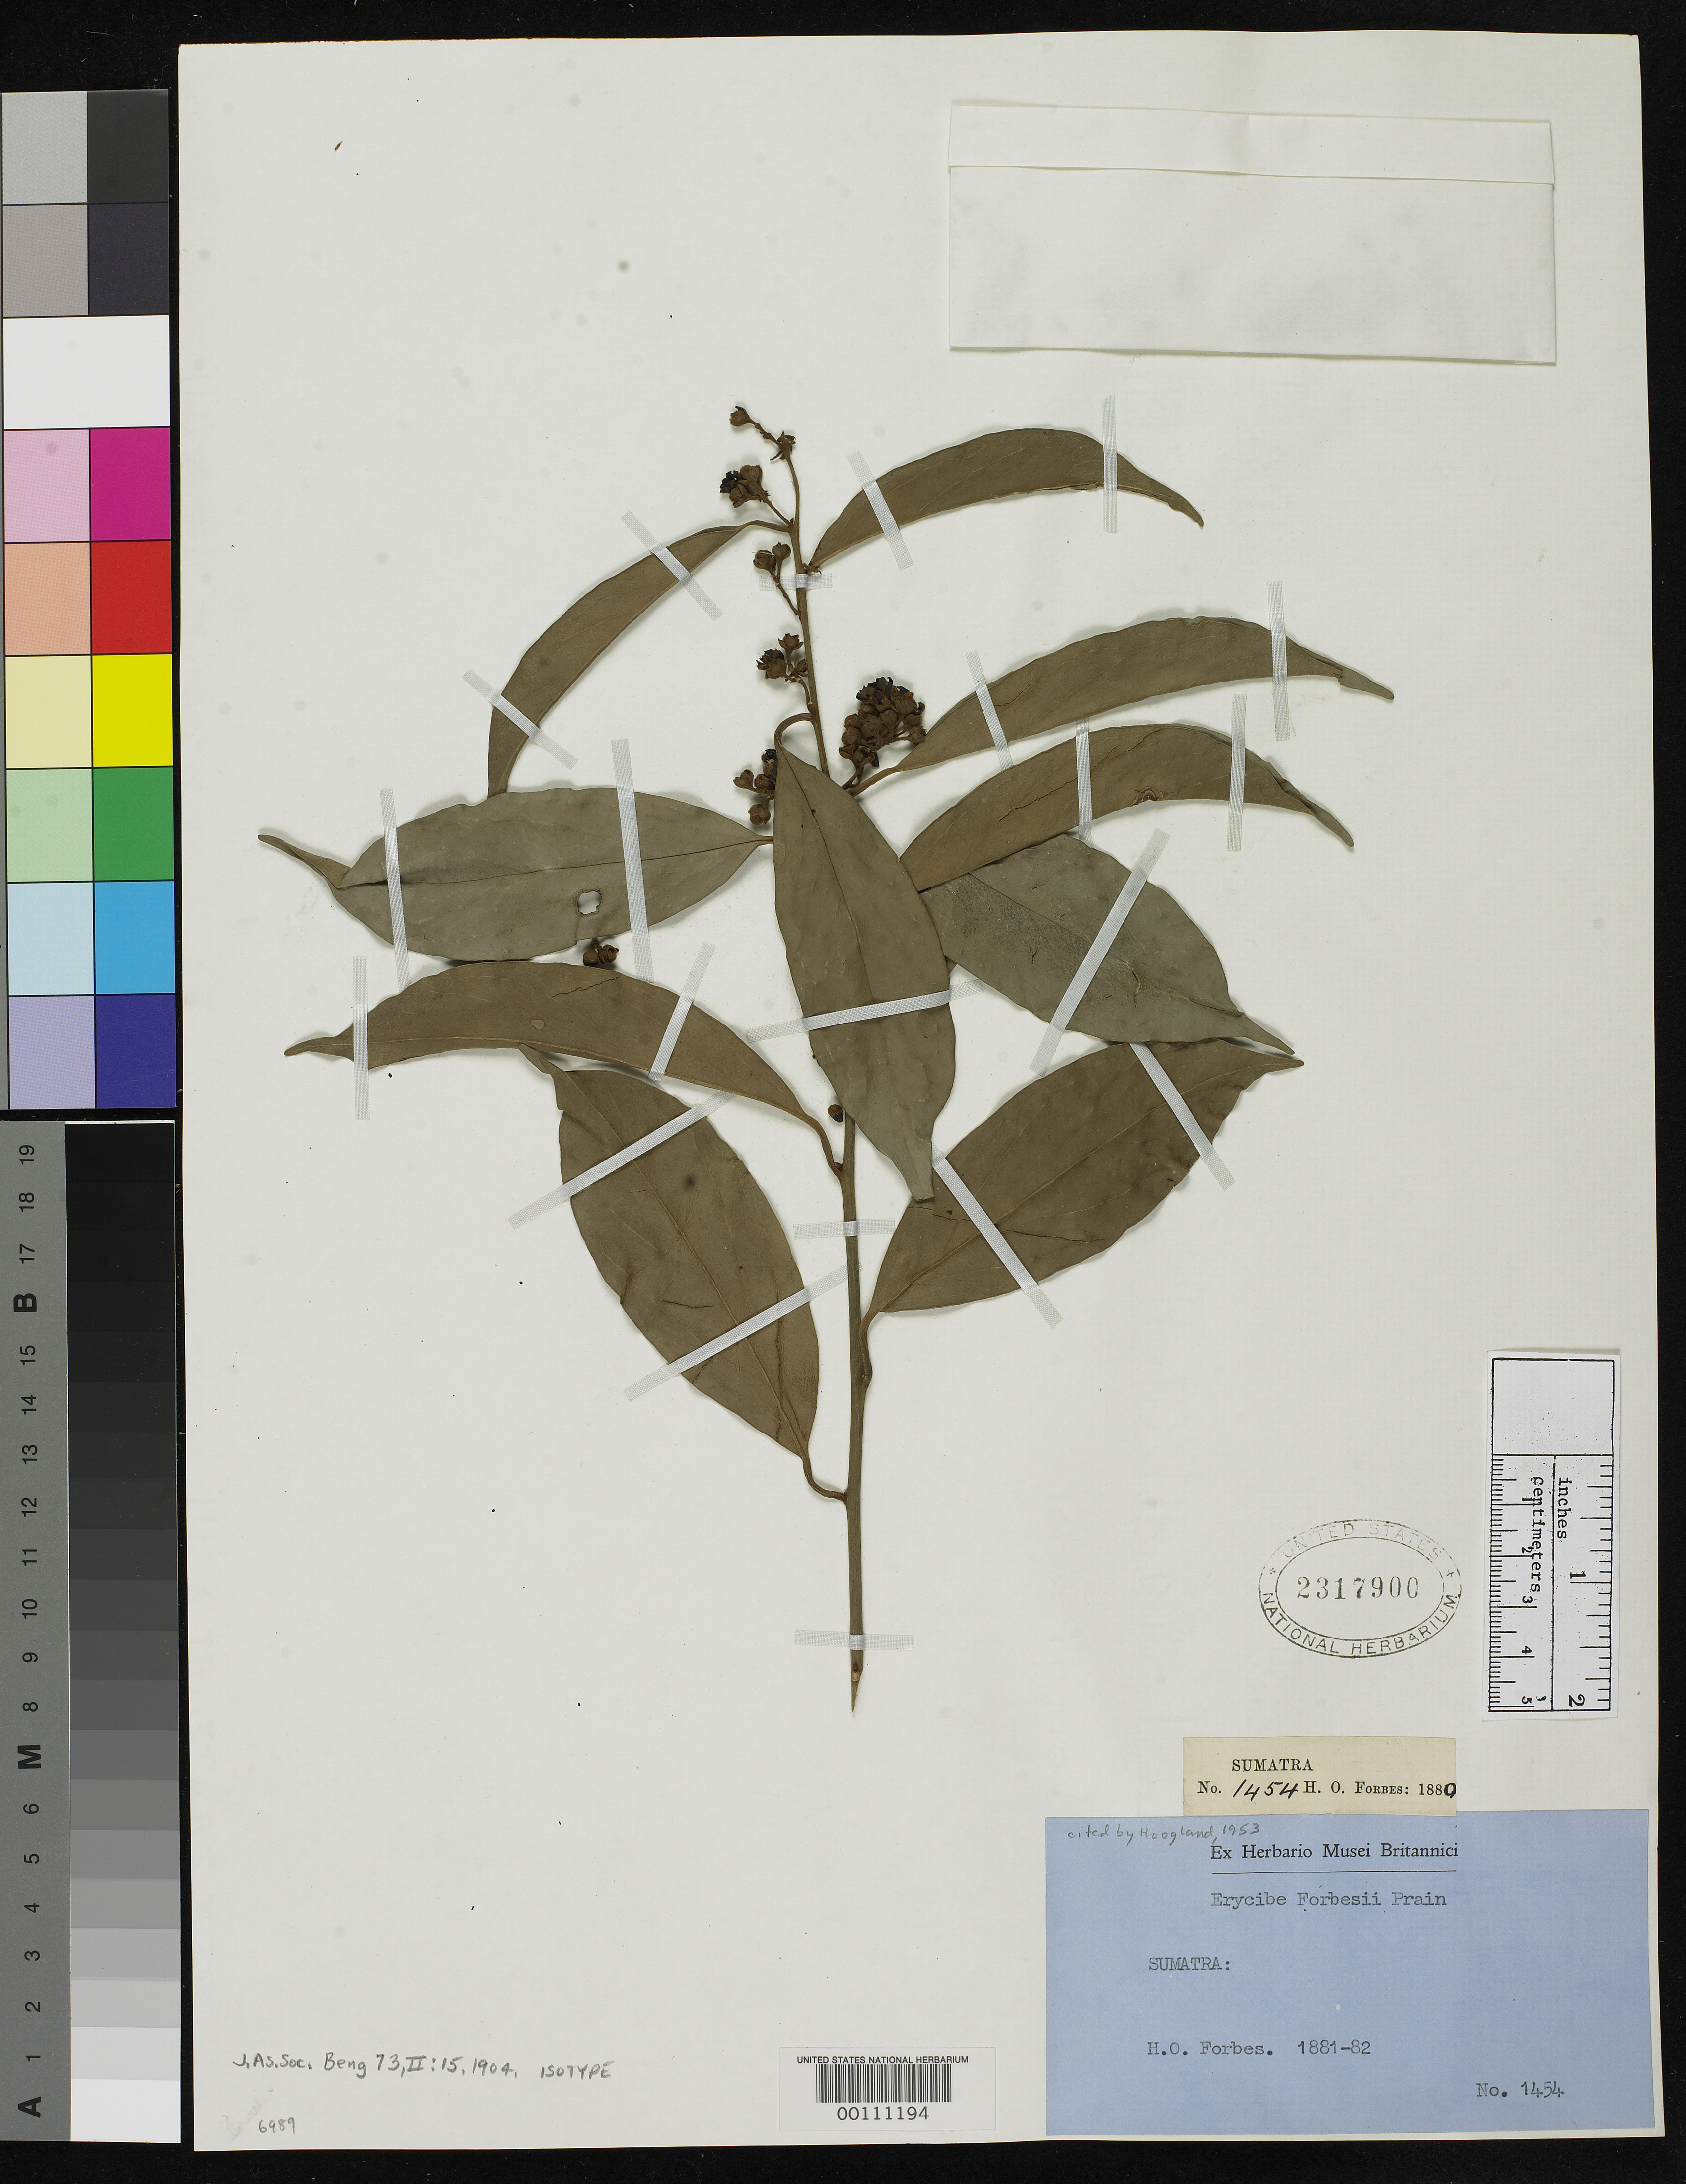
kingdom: Plantae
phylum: Tracheophyta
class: Magnoliopsida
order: Solanales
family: Convolvulaceae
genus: Erycibe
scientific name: Erycibe forbesii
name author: Prain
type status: Isotype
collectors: H. O. Forbes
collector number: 1454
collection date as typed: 1881 to -- --- 1882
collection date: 1881/1882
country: Indonesia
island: Sumatra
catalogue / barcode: US 2317900